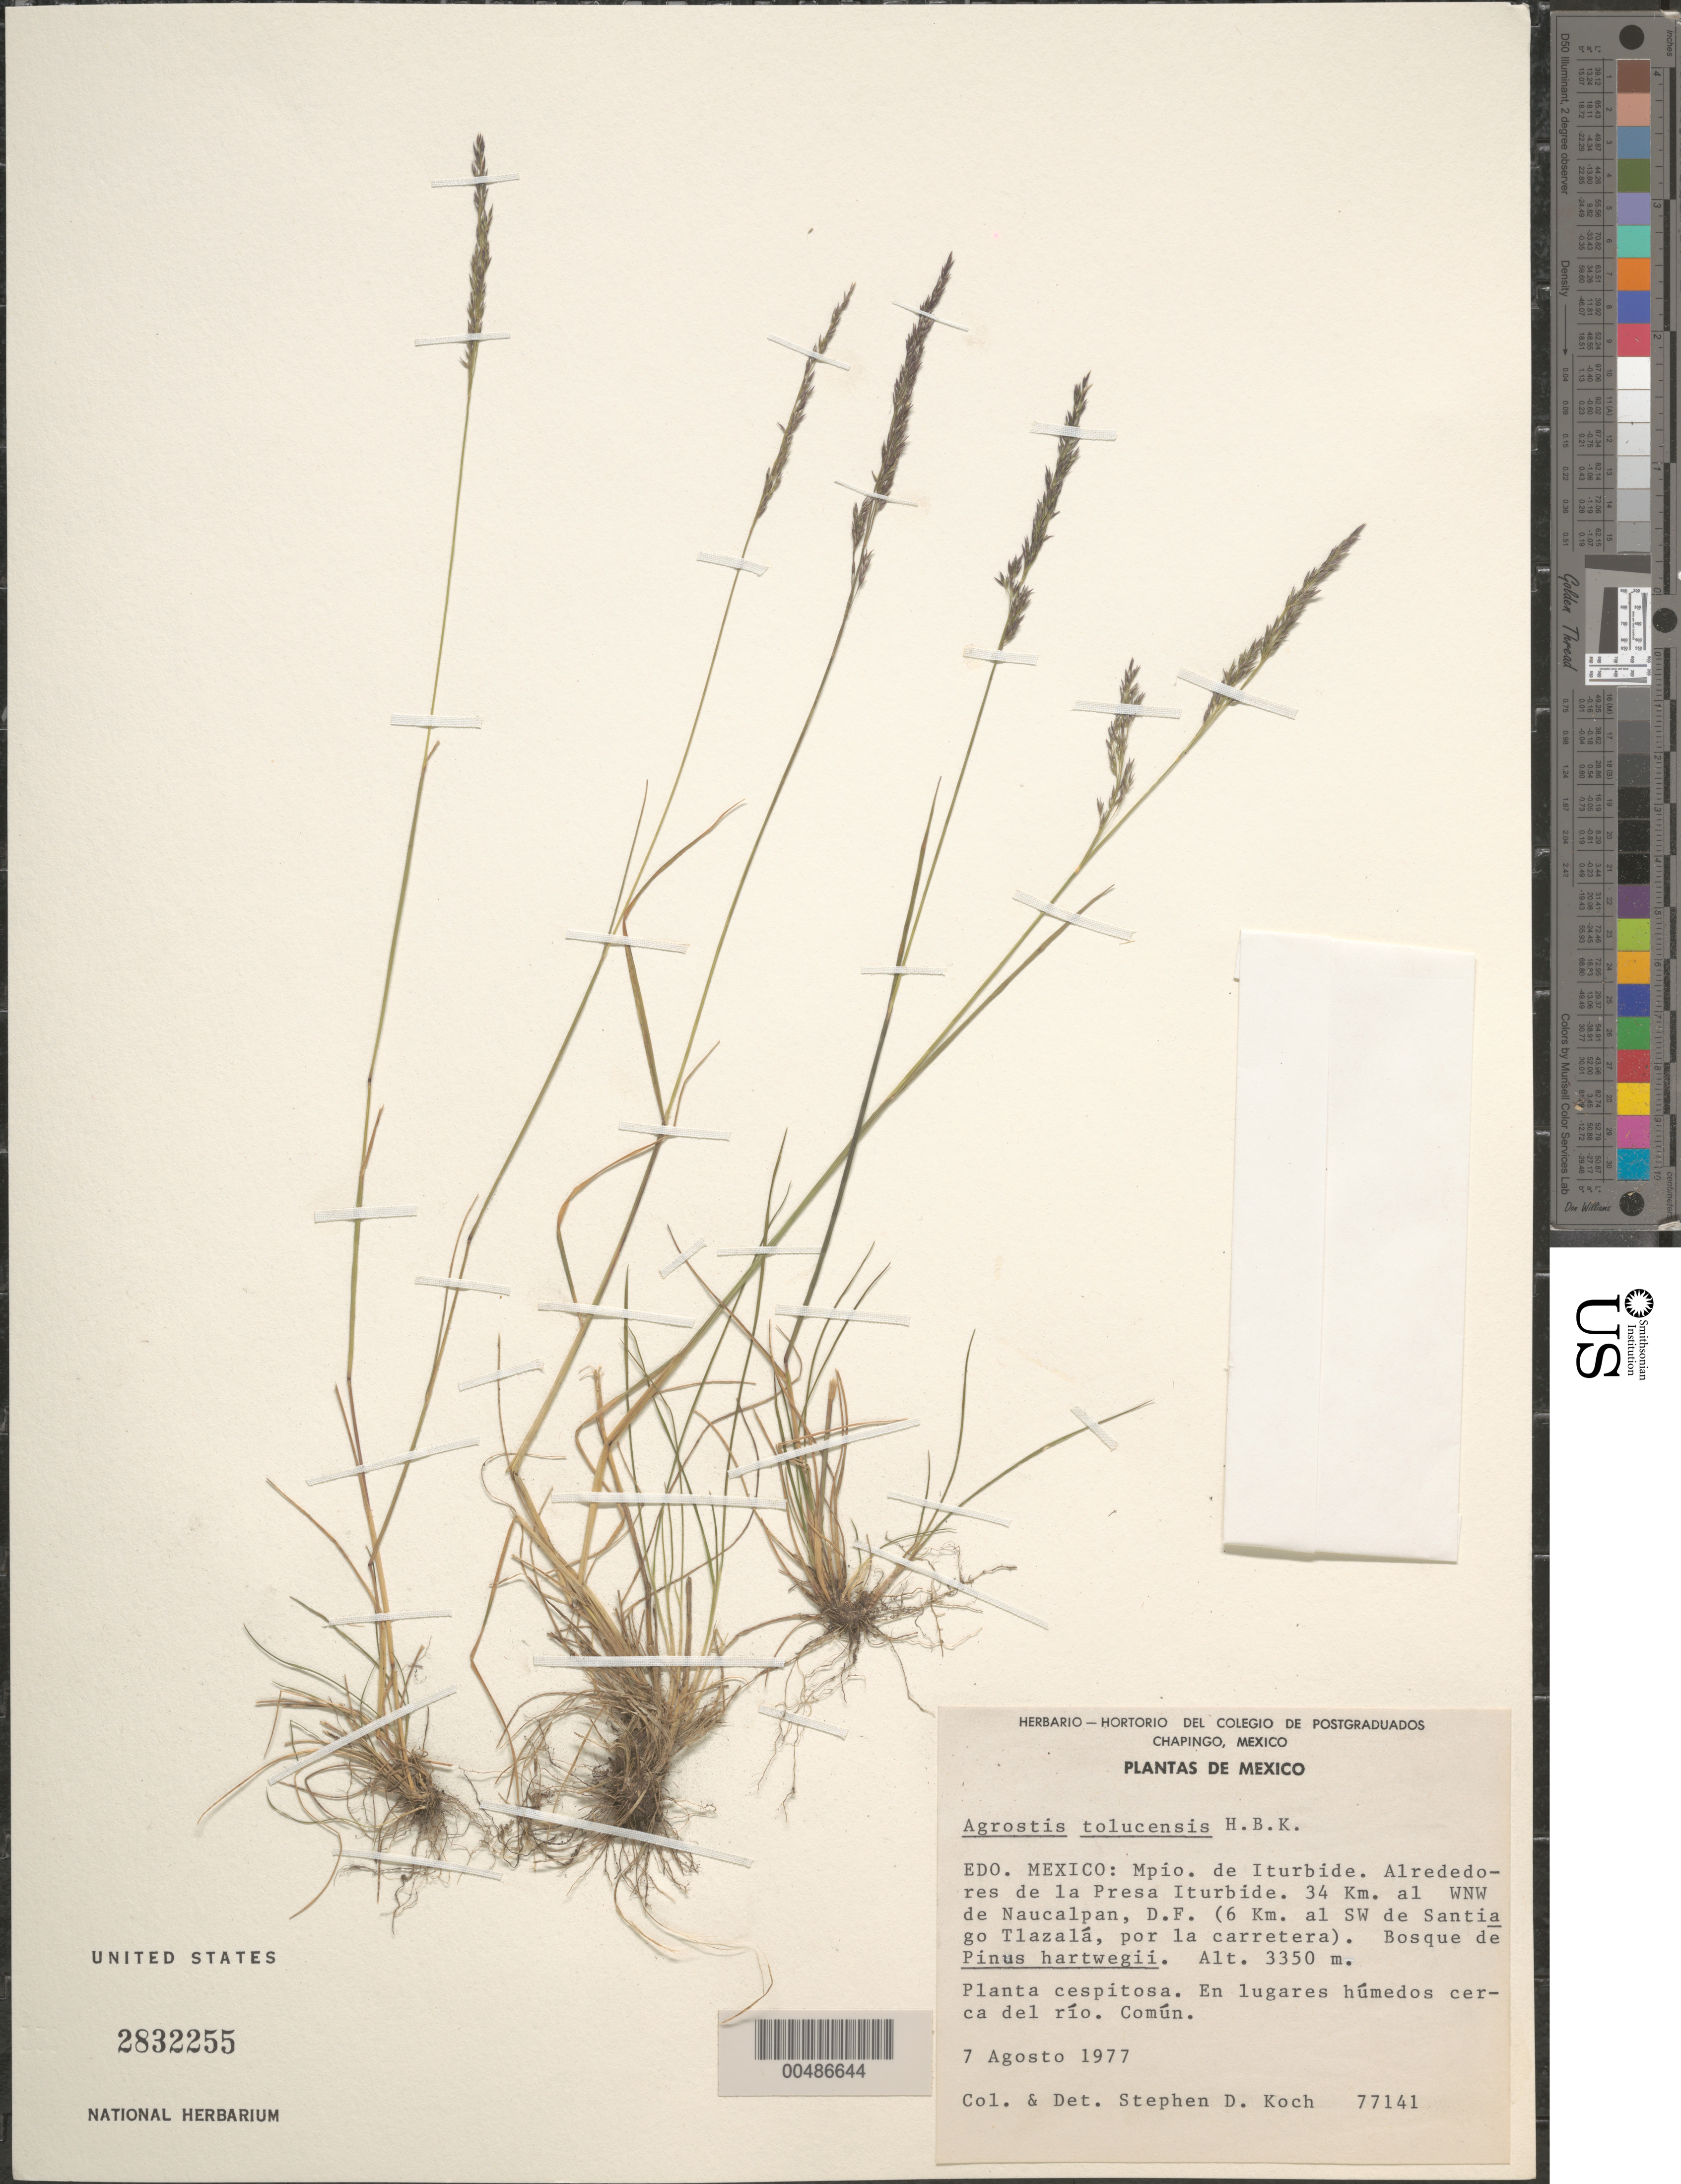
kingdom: Plantae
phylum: Tracheophyta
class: Liliopsida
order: Poales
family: Poaceae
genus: Agrostis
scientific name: Agrostis tolucensis Kunth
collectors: S. D. Koch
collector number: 77141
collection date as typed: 7 Aug 1977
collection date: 1977-08-07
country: Mexico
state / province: México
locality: Mpio. de Iturbide. Alrededores de La Presa Iturbide. 34 km al WNW de Naucalpan, DF (6 km al Sw de Santiago Tlazalá, por la ca...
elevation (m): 3350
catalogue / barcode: US 2832255